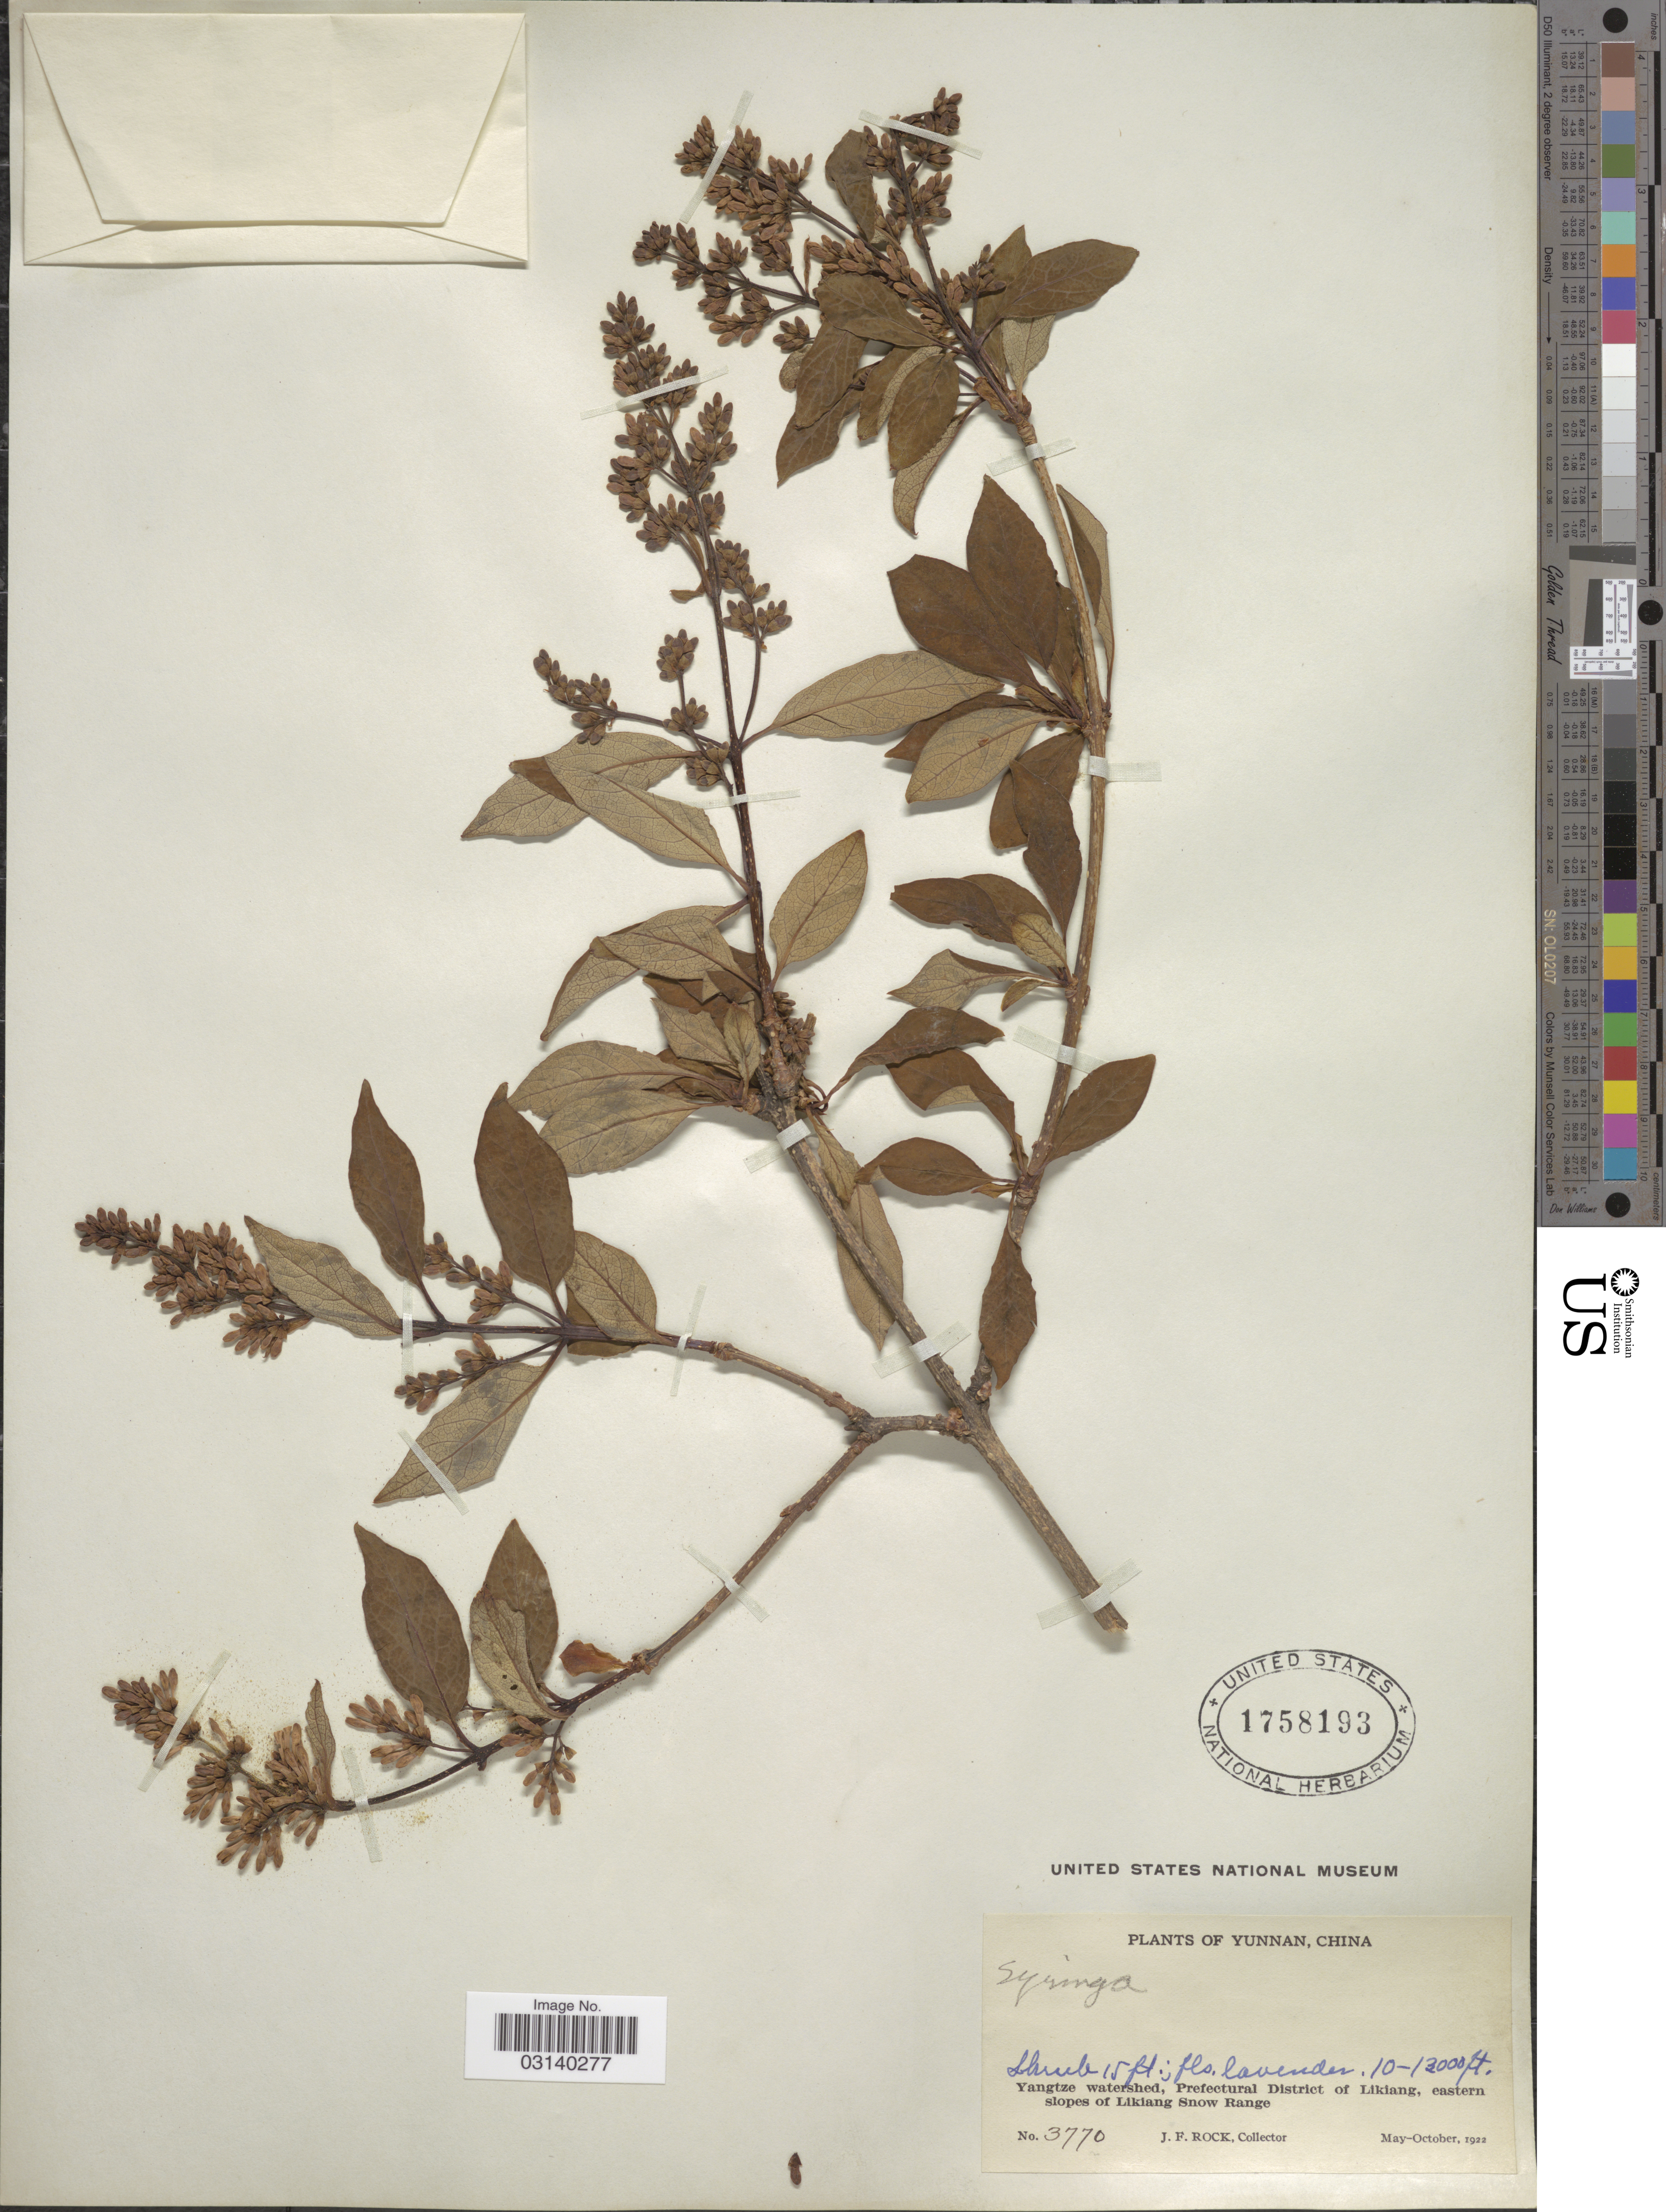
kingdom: Plantae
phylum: Tracheophyta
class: Magnoliopsida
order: Lamiales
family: Oleaceae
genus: Syringa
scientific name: Syringa sp.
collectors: J. Rock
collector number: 3770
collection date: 1922-05/1922-10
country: China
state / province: Yunnan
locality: Yangtze watershed, Prefectural District of Likiang, eastern slopes of Likiang Snow Range.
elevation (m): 3048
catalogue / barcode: US 1758193